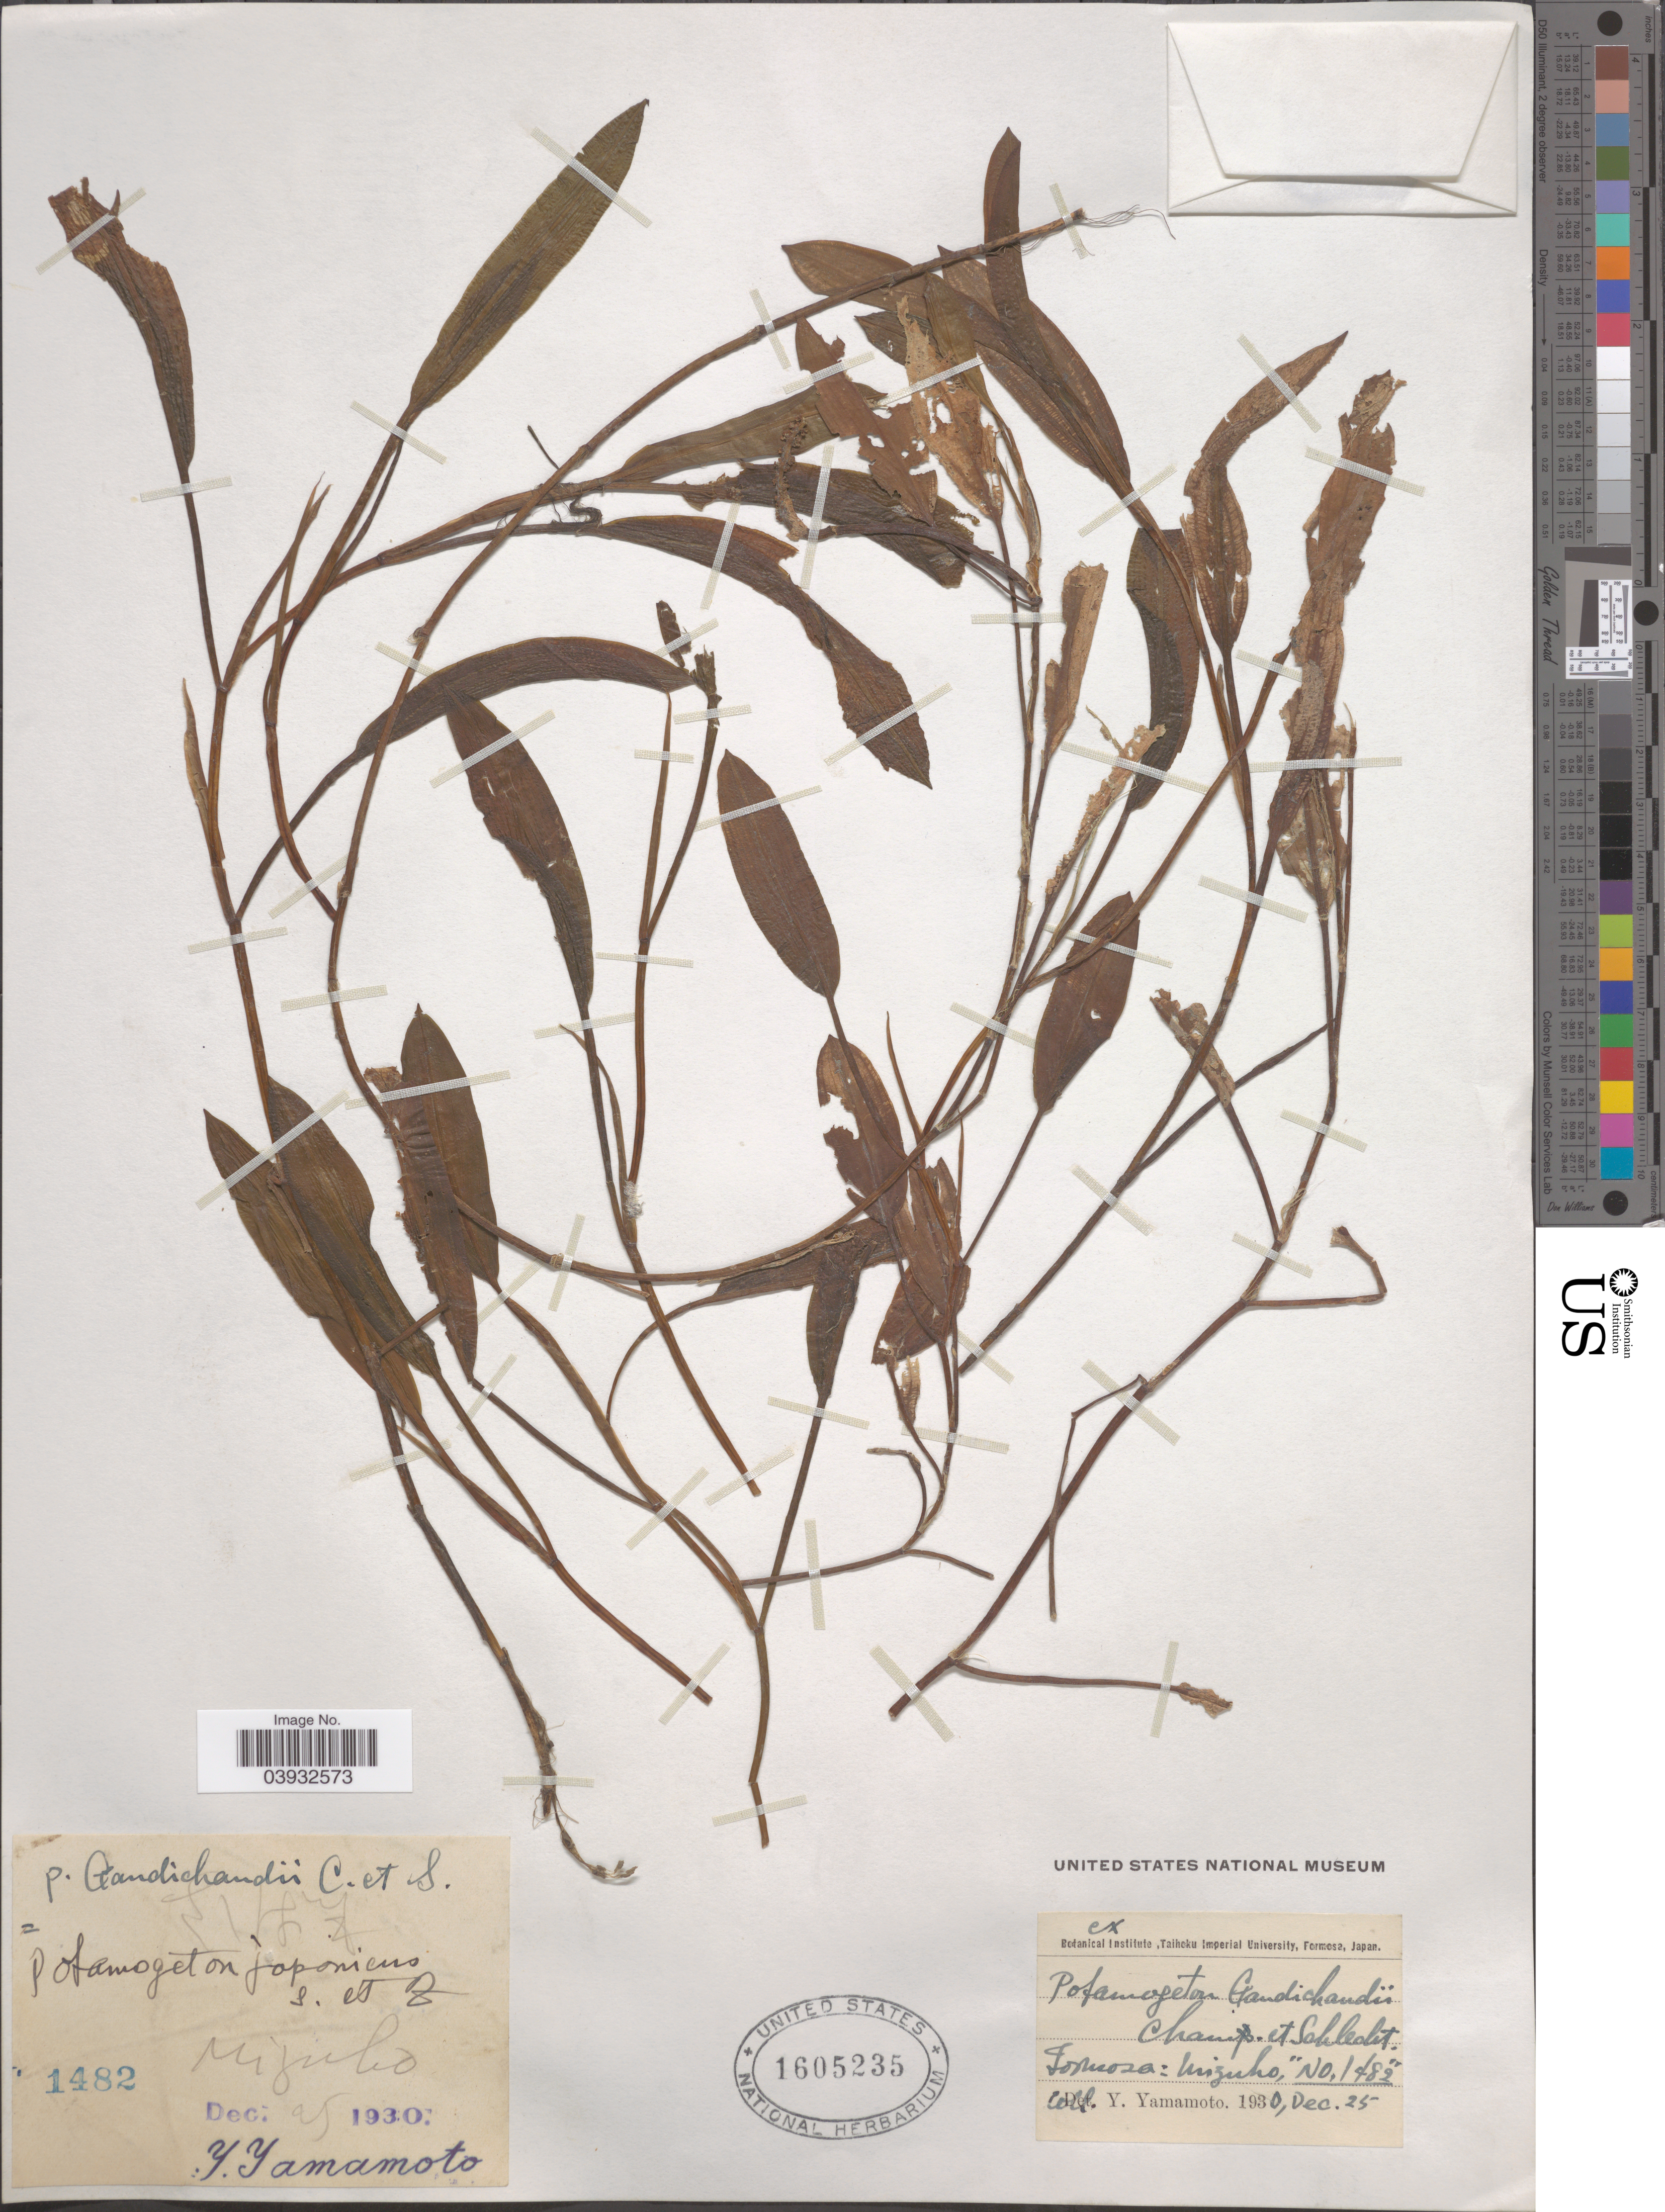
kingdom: Plantae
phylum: Tracheophyta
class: Liliopsida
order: Alismatales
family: Potamogetonaceae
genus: Potamogeton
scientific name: Potamogeton gaudichaudii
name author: Cham. & Schltdl.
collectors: Y. Yamamoto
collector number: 1482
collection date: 1930-12-25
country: Taiwan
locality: Formosa: Mizuko.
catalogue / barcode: US 1605235